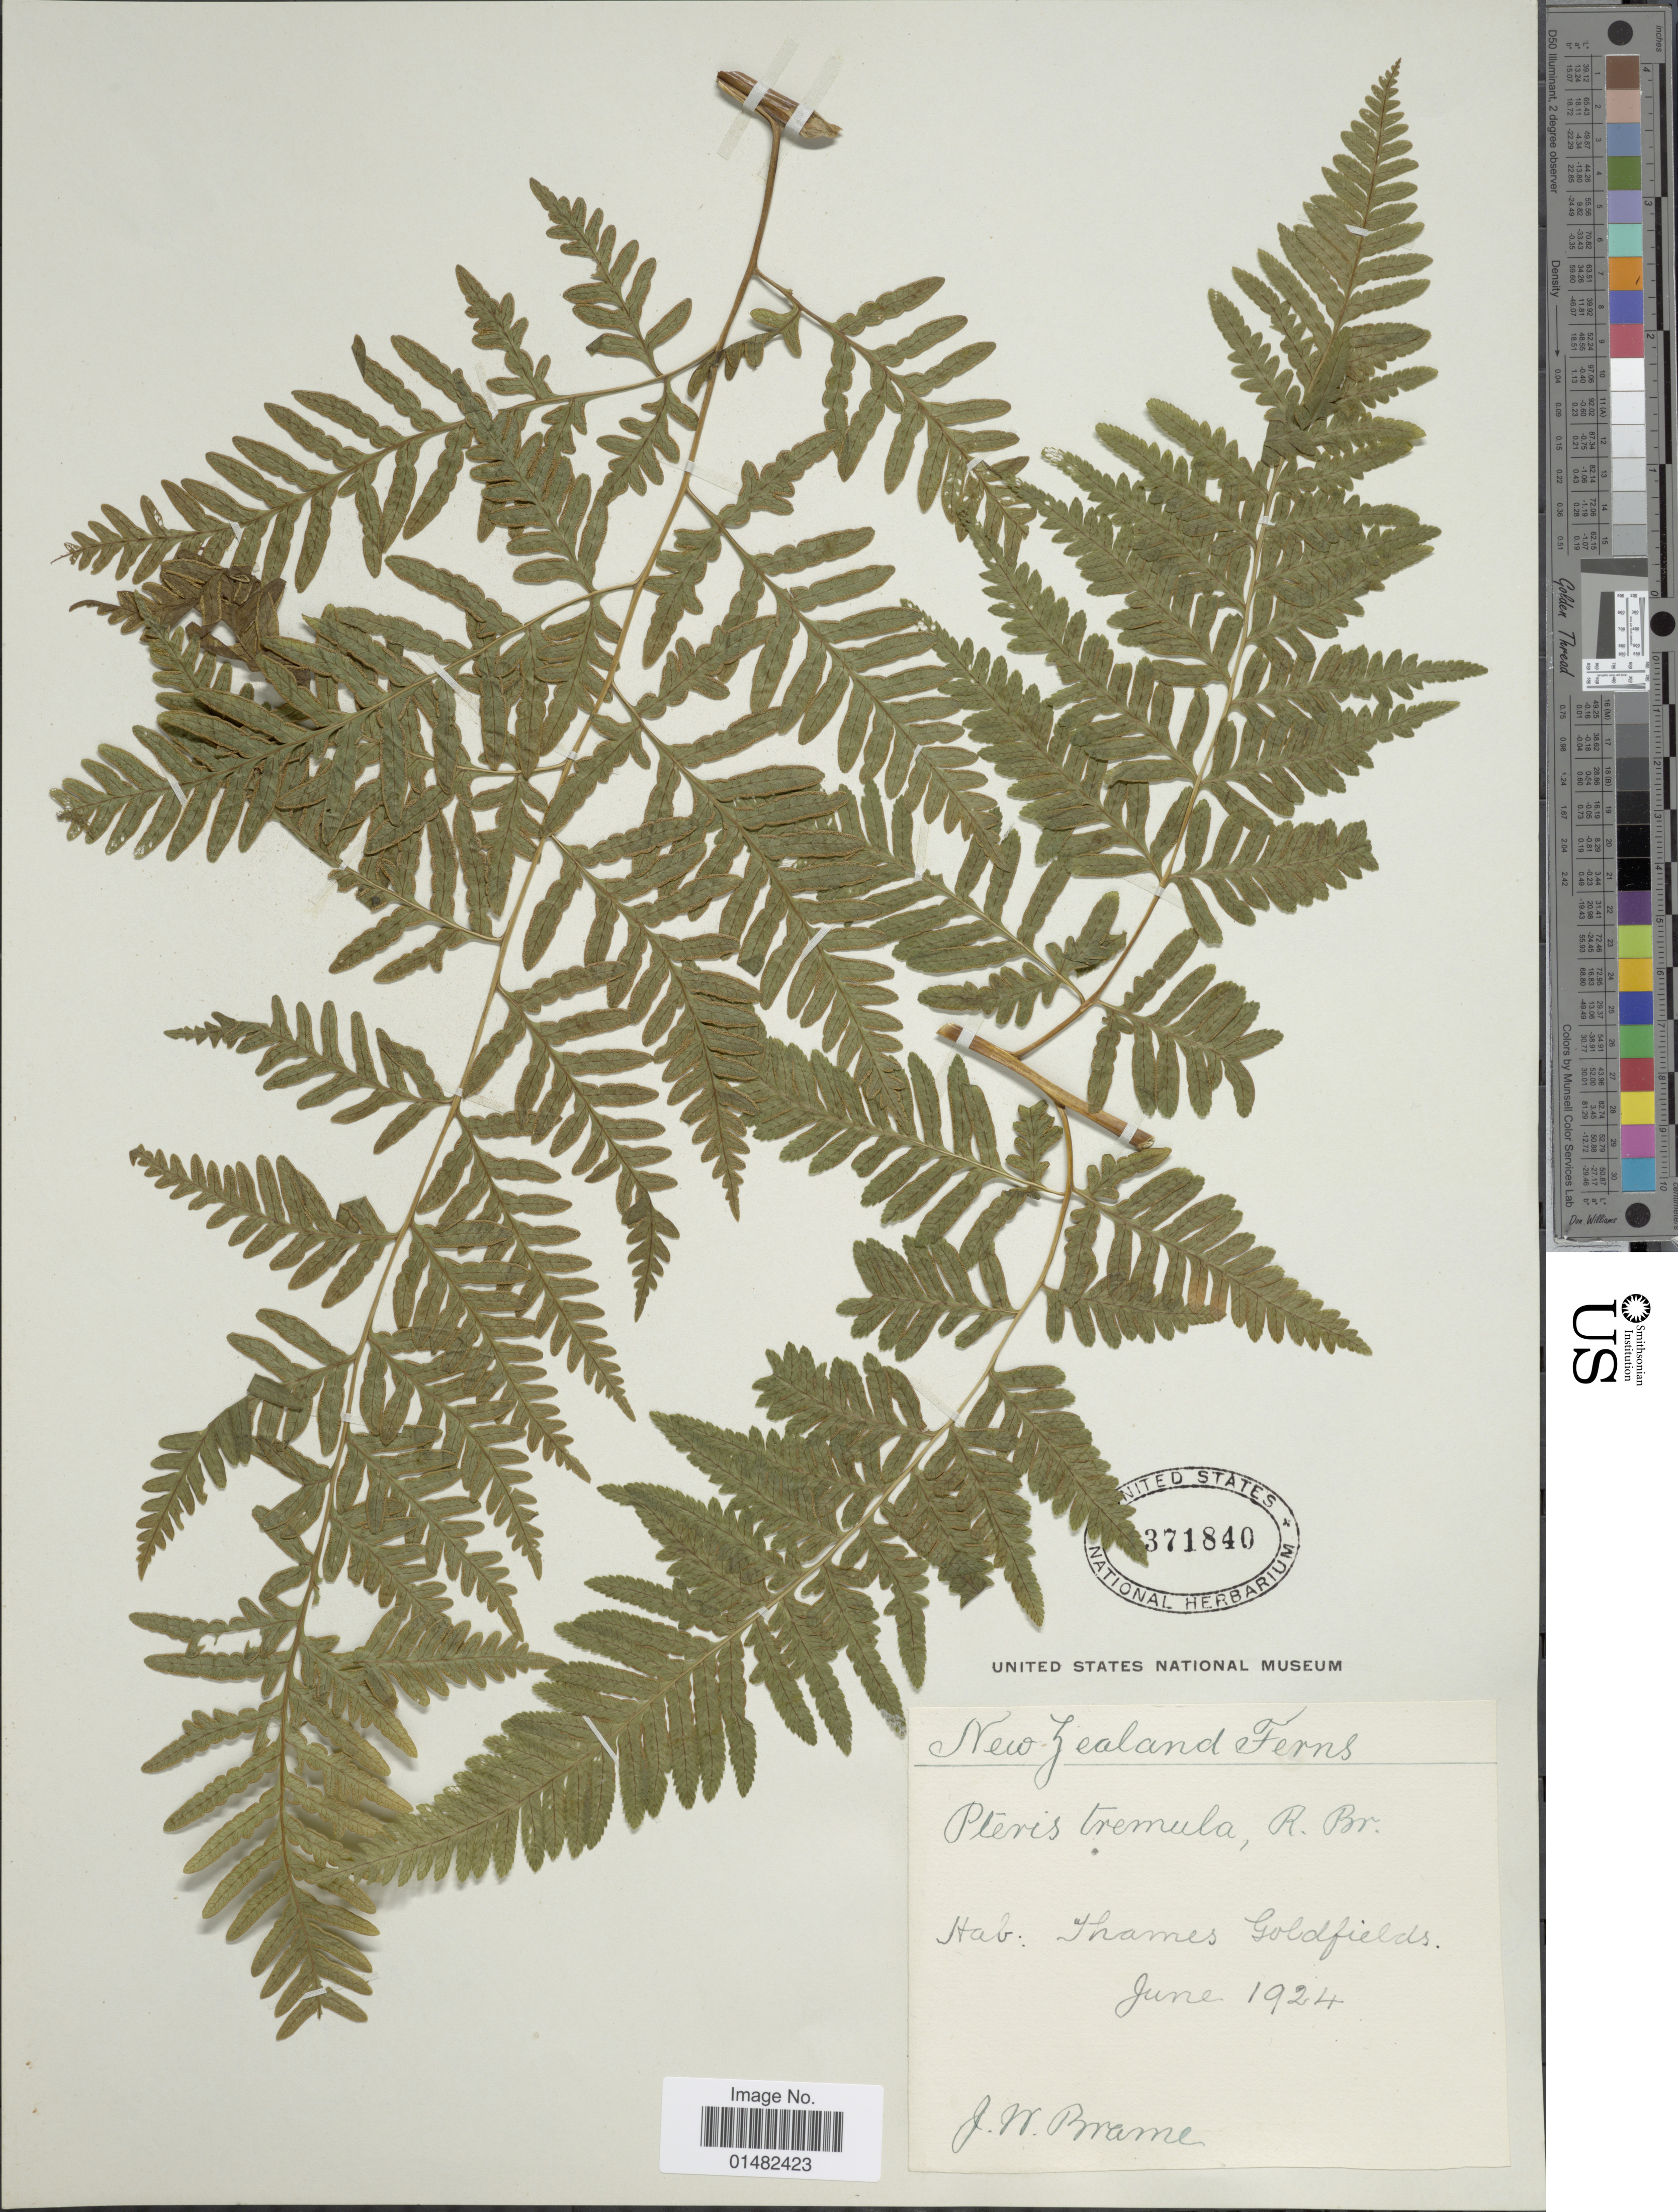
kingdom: Plantae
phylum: Tracheophyta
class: Polypodiopsida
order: Polypodiales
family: Pteridaceae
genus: Pteris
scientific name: Pteris tripartita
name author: Sw.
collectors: J. Brame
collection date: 1924-06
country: New Zealand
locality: Thames Godlfields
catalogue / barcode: US 371840